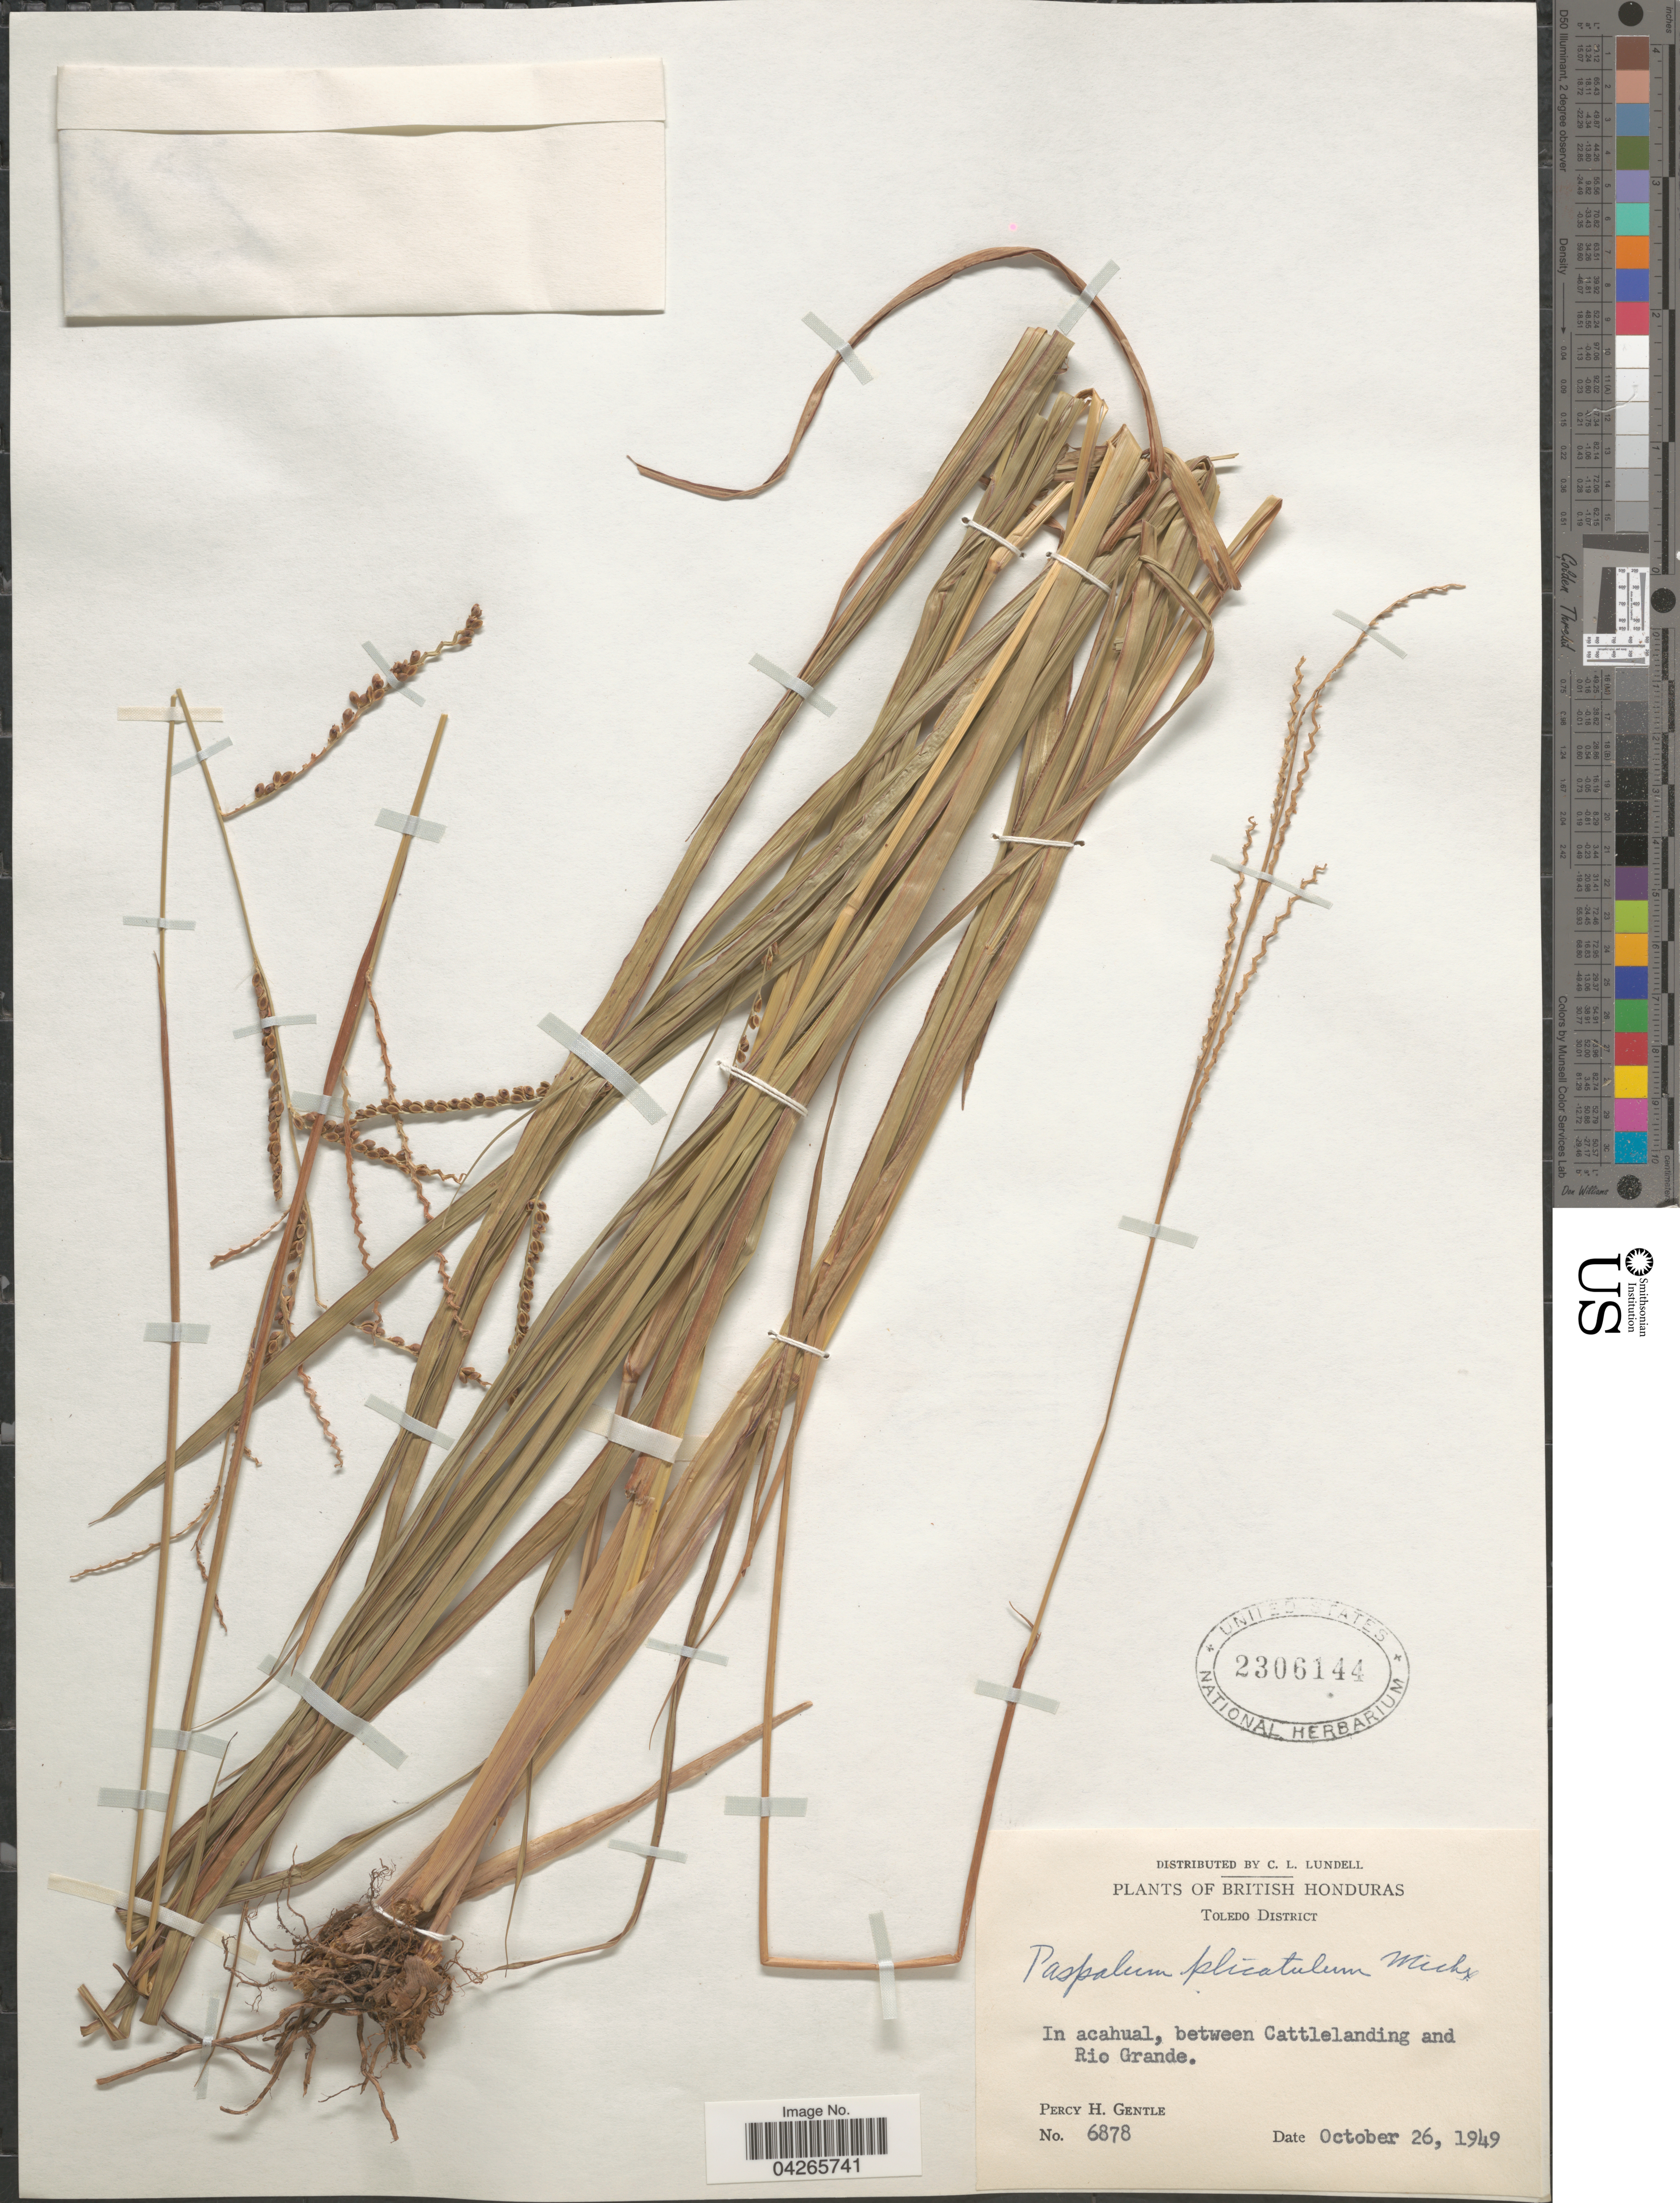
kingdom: Plantae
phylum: Tracheophyta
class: Liliopsida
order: Poales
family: Poaceae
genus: Paspalum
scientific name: Paspalum plicatulum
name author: Michx.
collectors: P. H. Gentle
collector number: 6878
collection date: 1949-10-26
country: Belize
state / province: Toledo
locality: British Honduras. Toledo District. In acahual, between Cattlelanding and Rio Grande.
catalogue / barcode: US 2306144